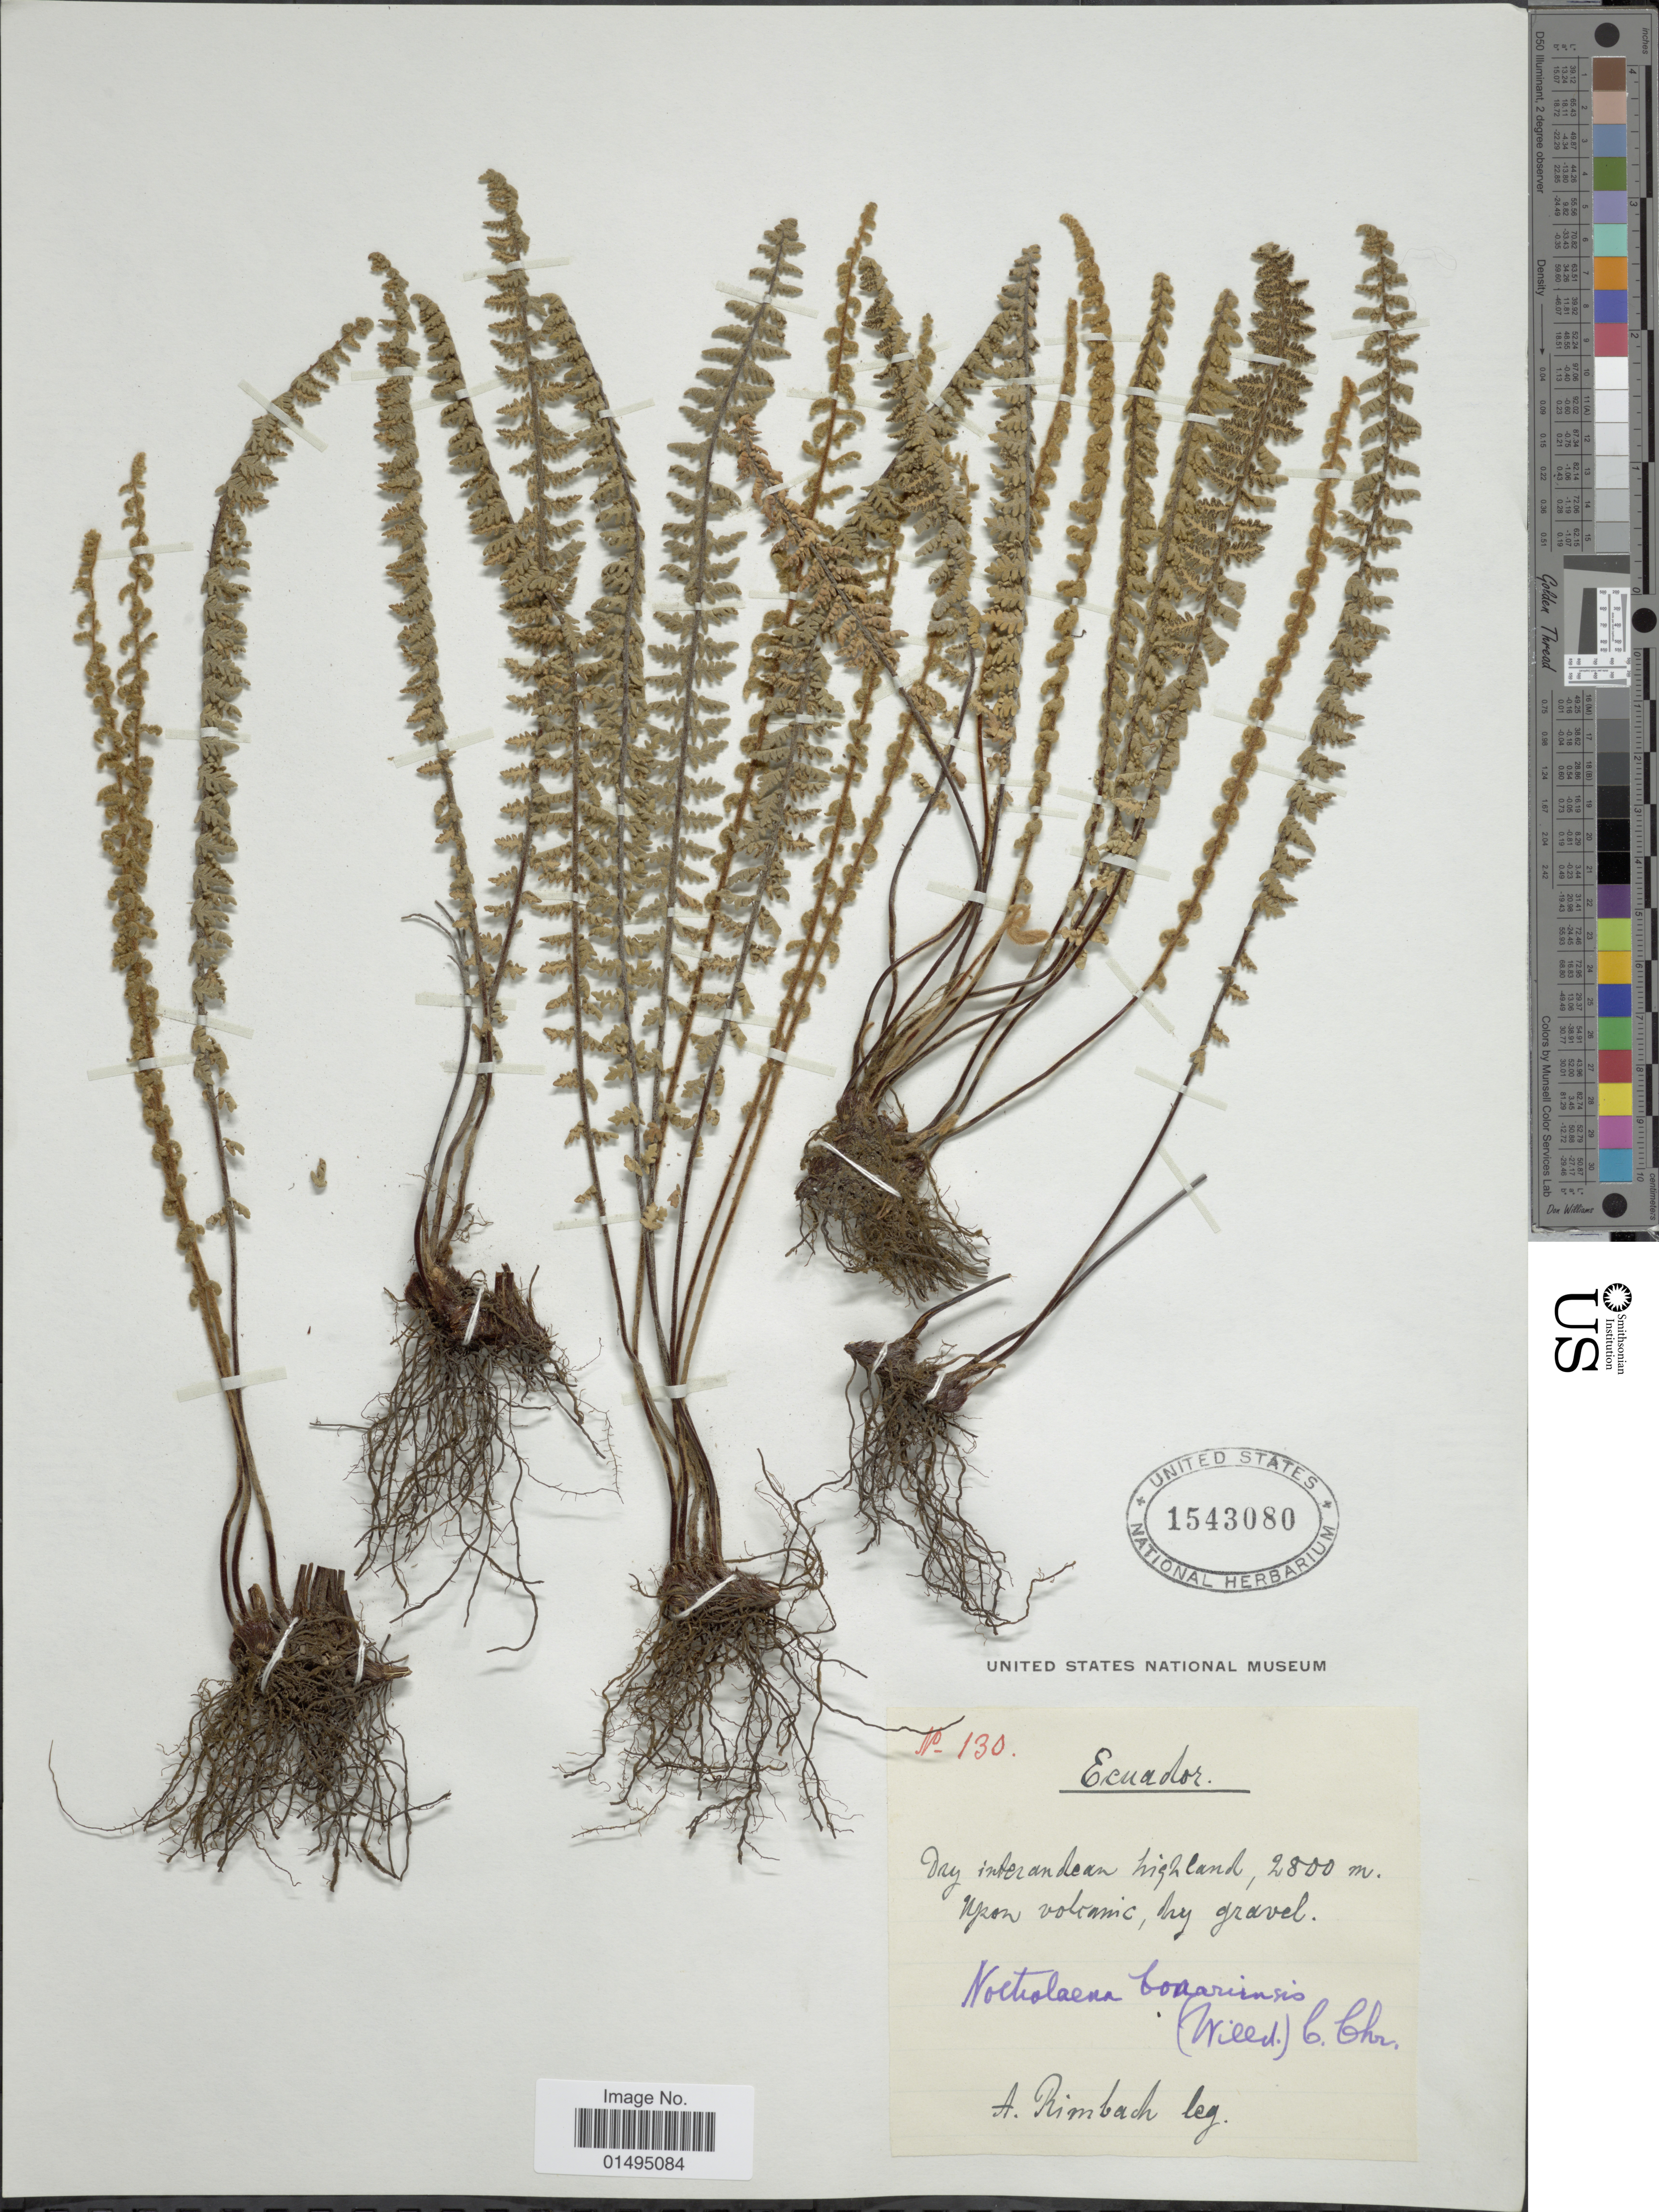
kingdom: Plantae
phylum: Tracheophyta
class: Polypodiopsida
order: Polypodiales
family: Pteridaceae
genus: Myriopteris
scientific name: Myriopteris aurea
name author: (Poir.) Grusz & Windham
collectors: A. Rimbach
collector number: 130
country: Ecuador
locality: Dry interandean highland, Upon volcanic, dry gravel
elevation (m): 2800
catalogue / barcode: US 1543080